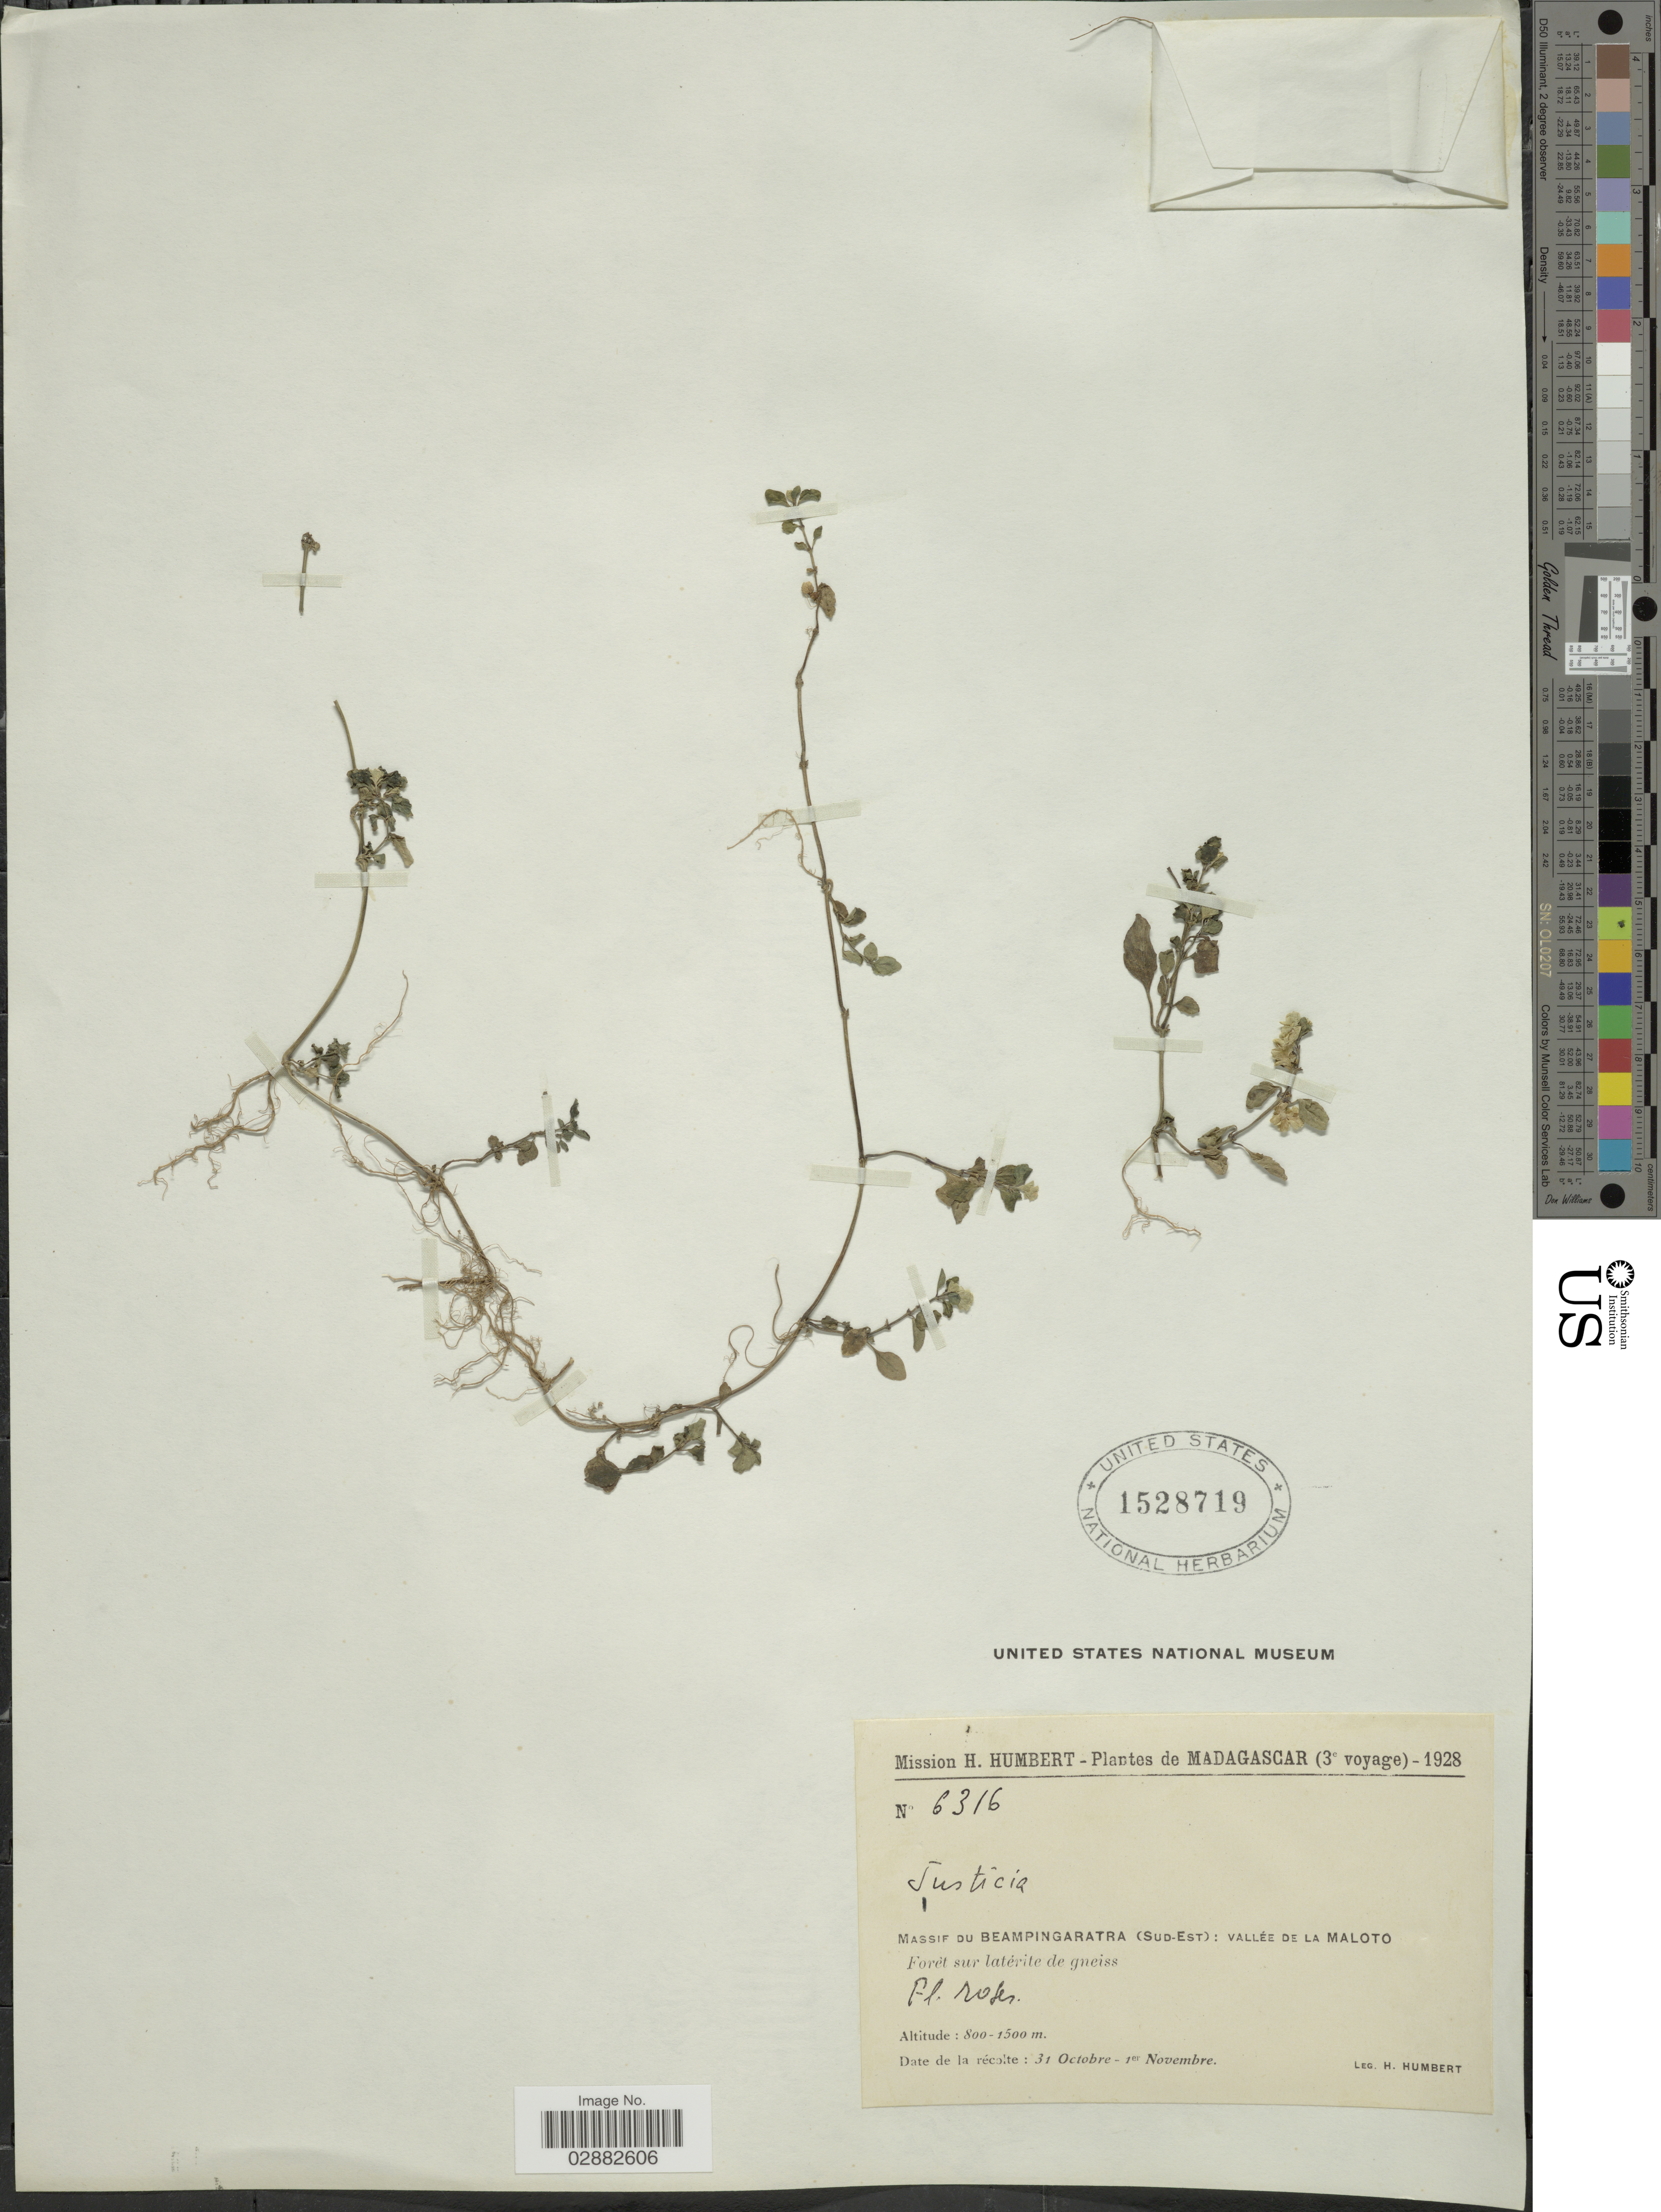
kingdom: Plantae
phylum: Tracheophyta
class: Magnoliopsida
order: Lamiales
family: Acanthaceae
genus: Justicia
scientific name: Justicia sp.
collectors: H. Humbert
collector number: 6316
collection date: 1928-10-31/1928-11-01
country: Madagascar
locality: Massif du Beampingaratra (Sud-Est): Vallée de la Maloto.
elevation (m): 800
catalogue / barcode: US 1528719